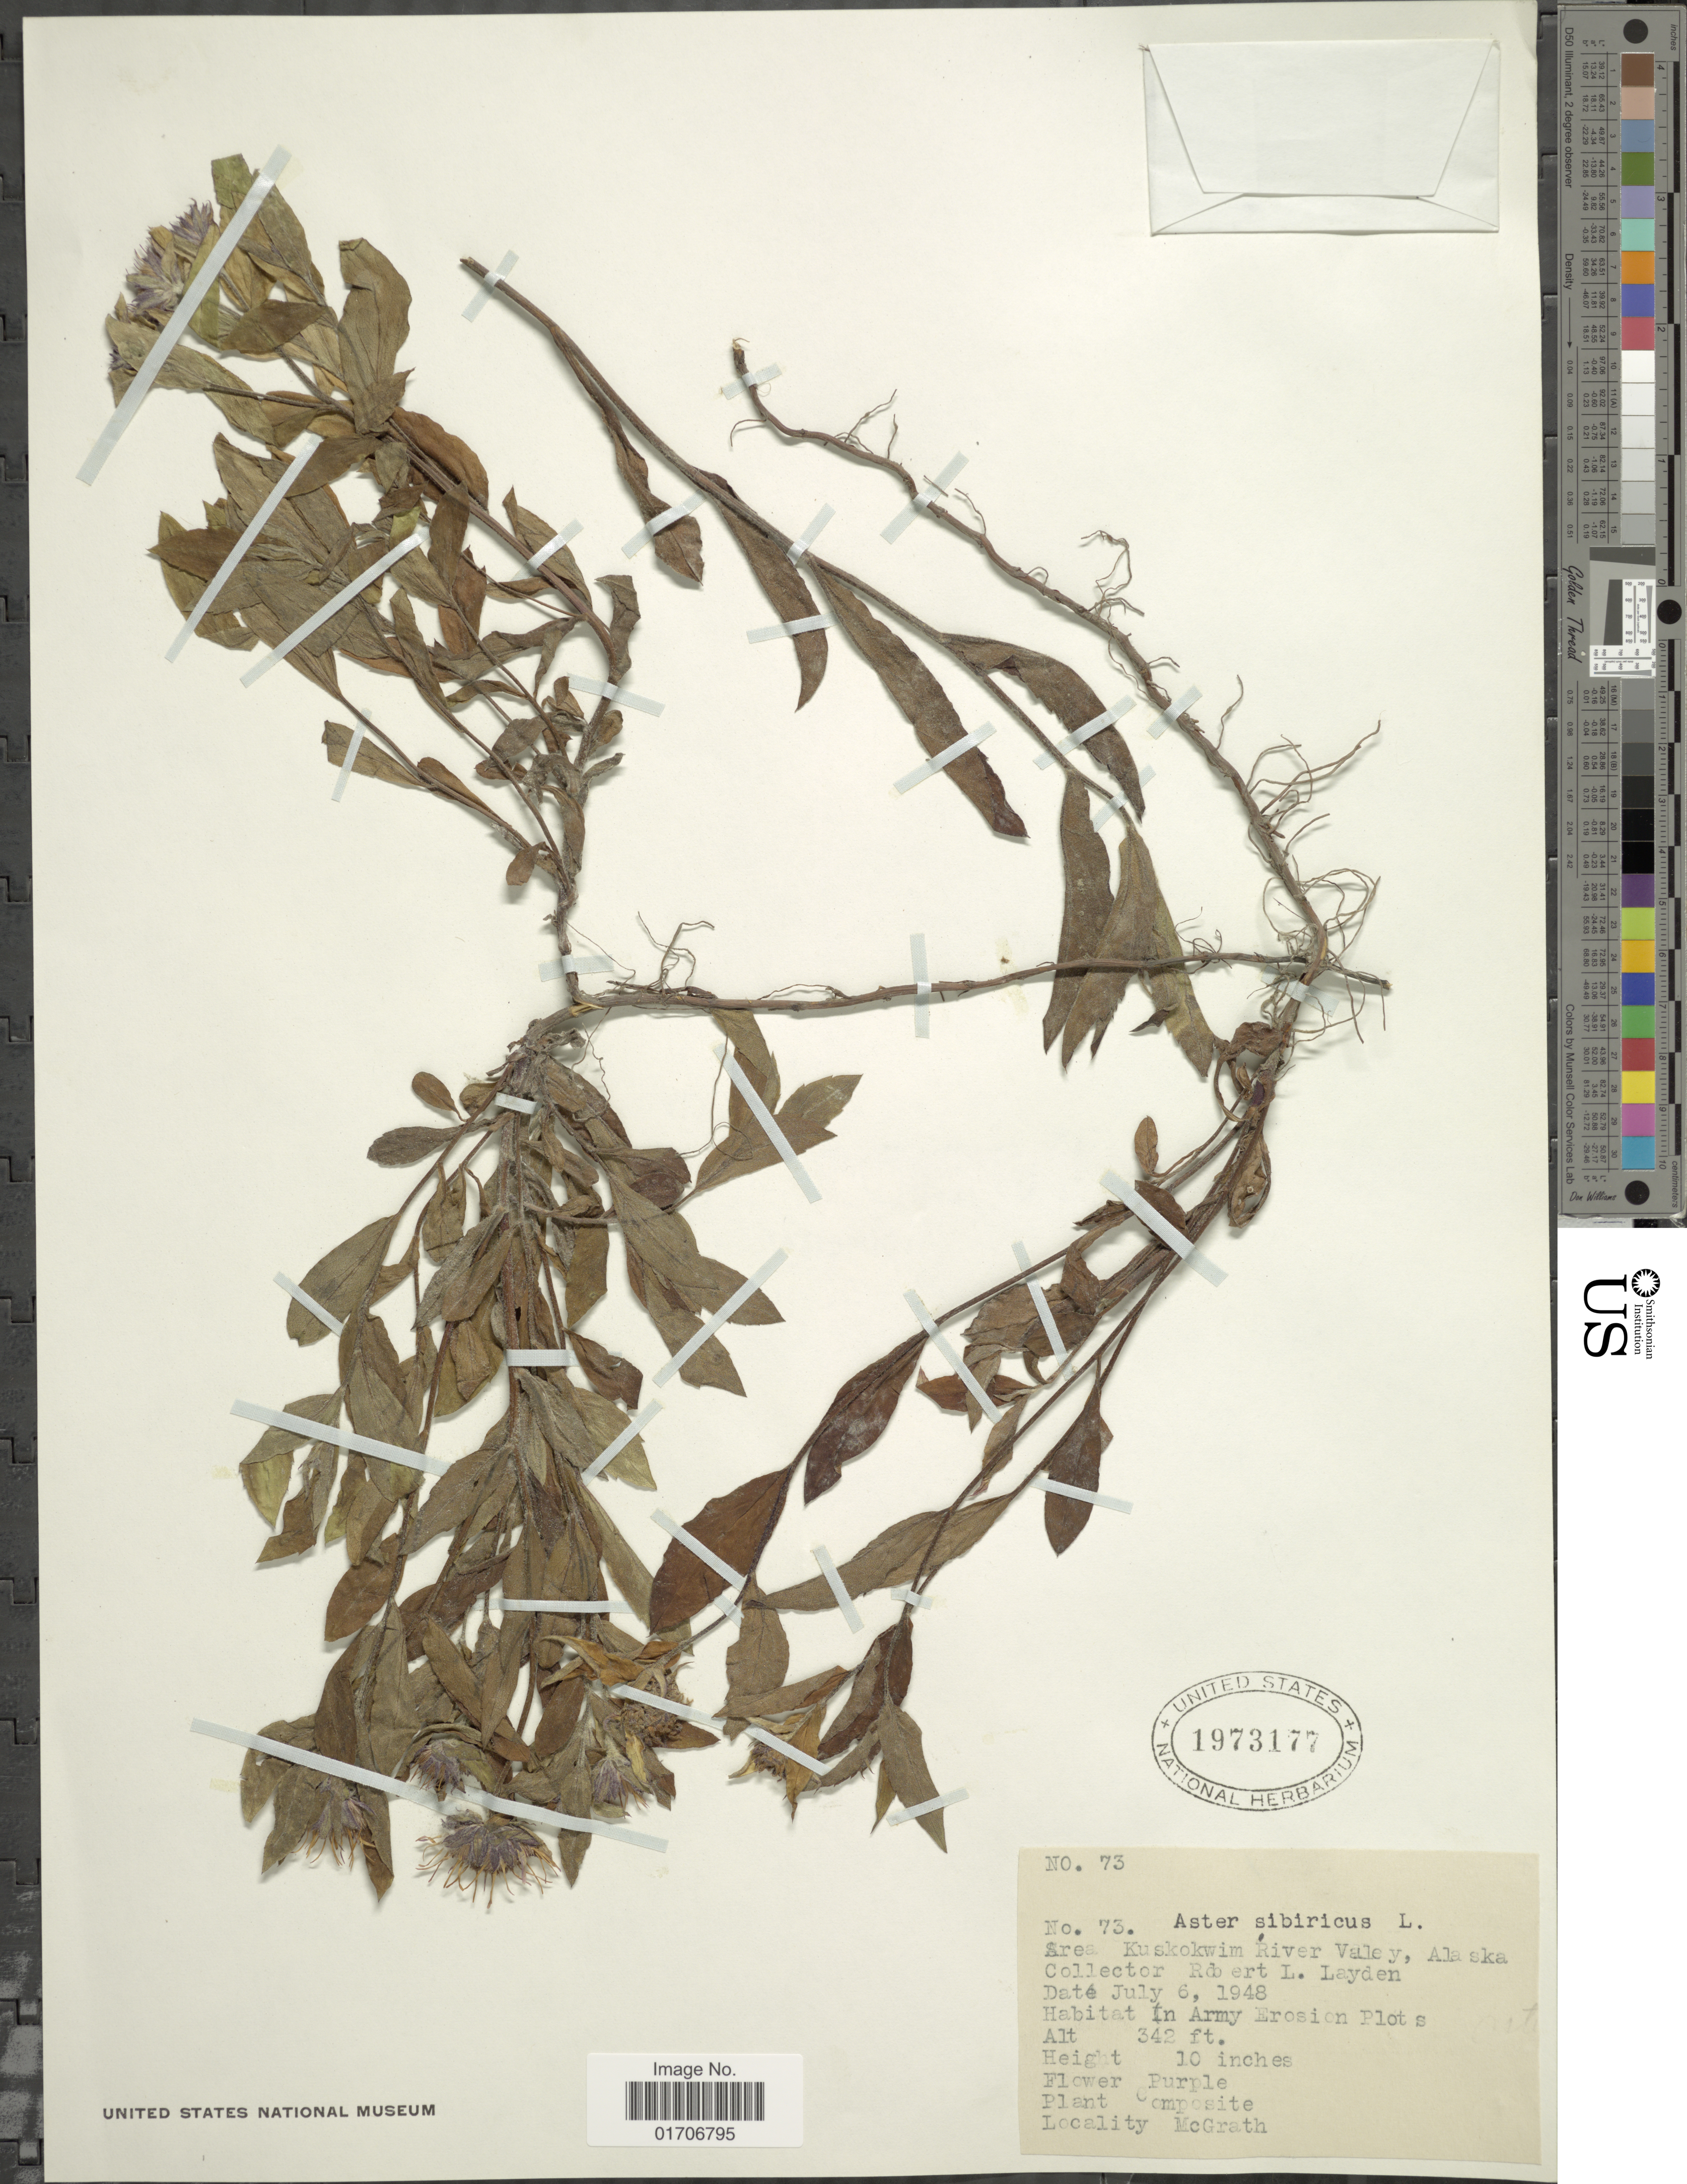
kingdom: Plantae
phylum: Tracheophyta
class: Magnoliopsida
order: Asterales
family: Asteraceae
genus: Eurybia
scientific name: Eurybia sibirica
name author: (L.) G.L. Nesom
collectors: R. Layden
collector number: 73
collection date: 1948-07-06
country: United States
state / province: Alaska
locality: Area Kuskokwim River Vale y, Alaska. In Army Erosion Plot s.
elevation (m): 104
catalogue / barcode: US 1973177